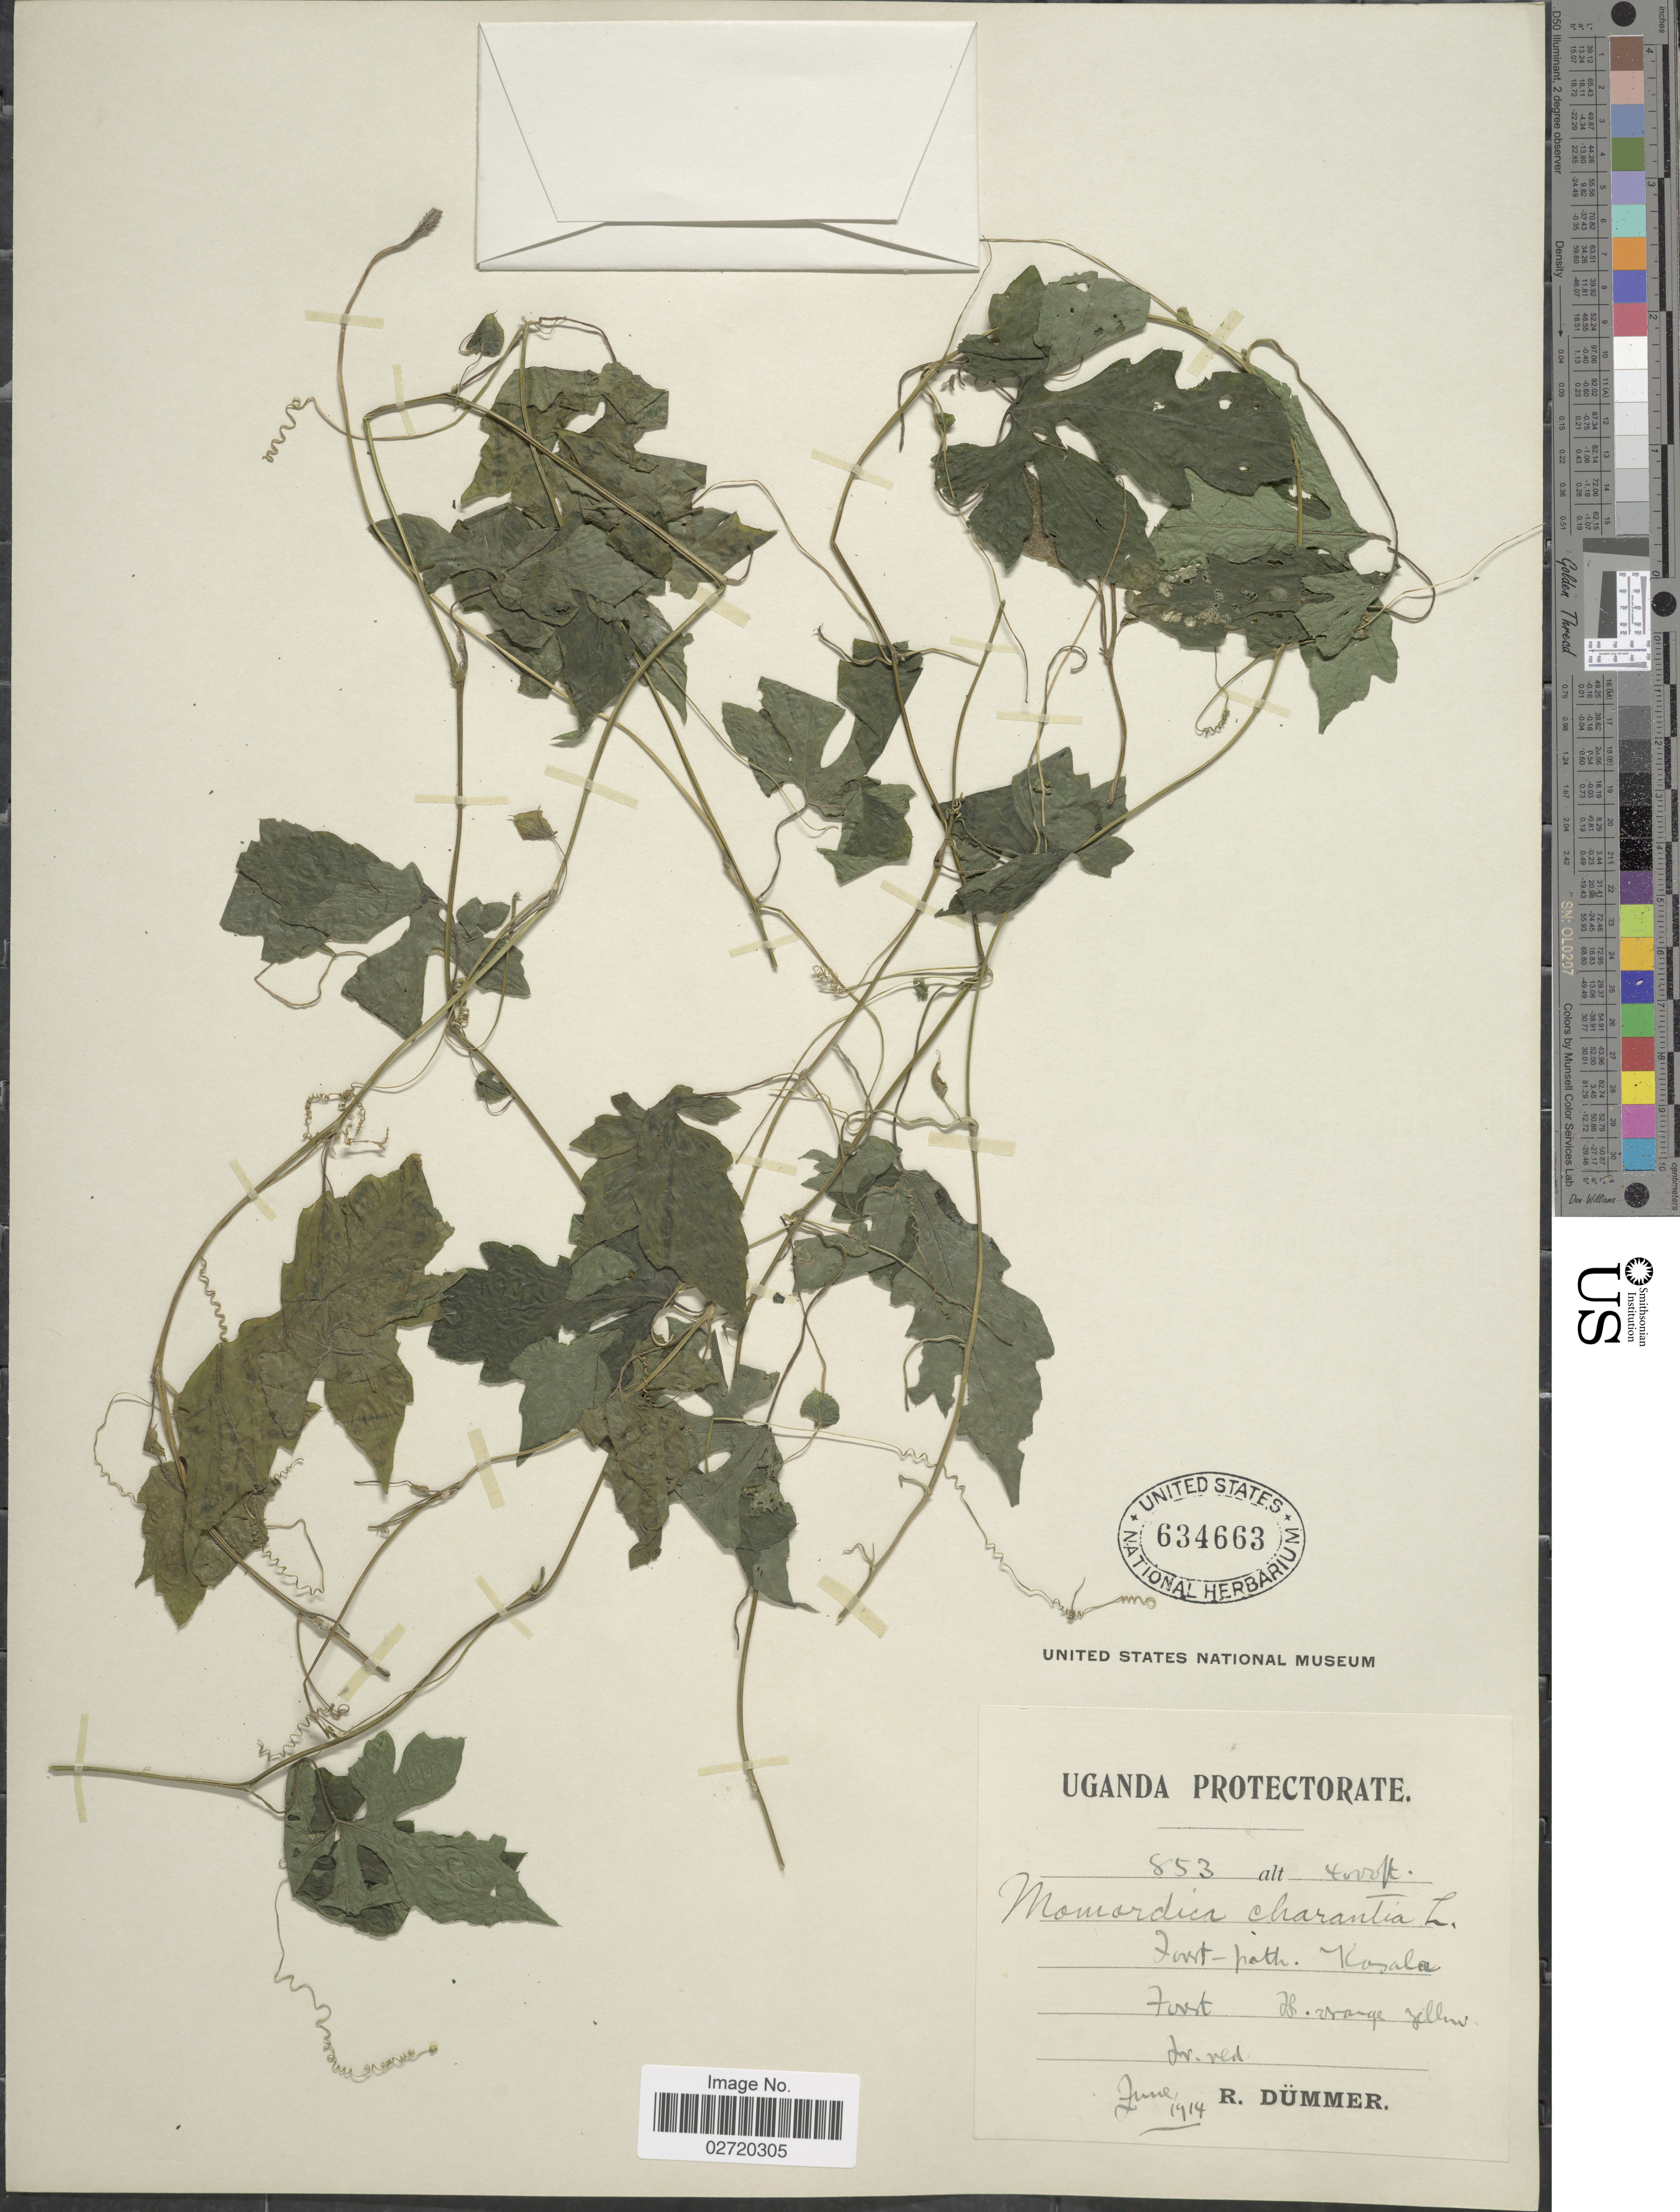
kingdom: Plantae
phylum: Tracheophyta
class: Magnoliopsida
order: Cucurbitales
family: Cucurbitaceae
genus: Momordica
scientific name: Momordica charantia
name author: L.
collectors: R. A. Dümmer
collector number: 853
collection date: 1914-06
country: Uganda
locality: Uganda Protectorate, Kasala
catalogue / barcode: US 634663